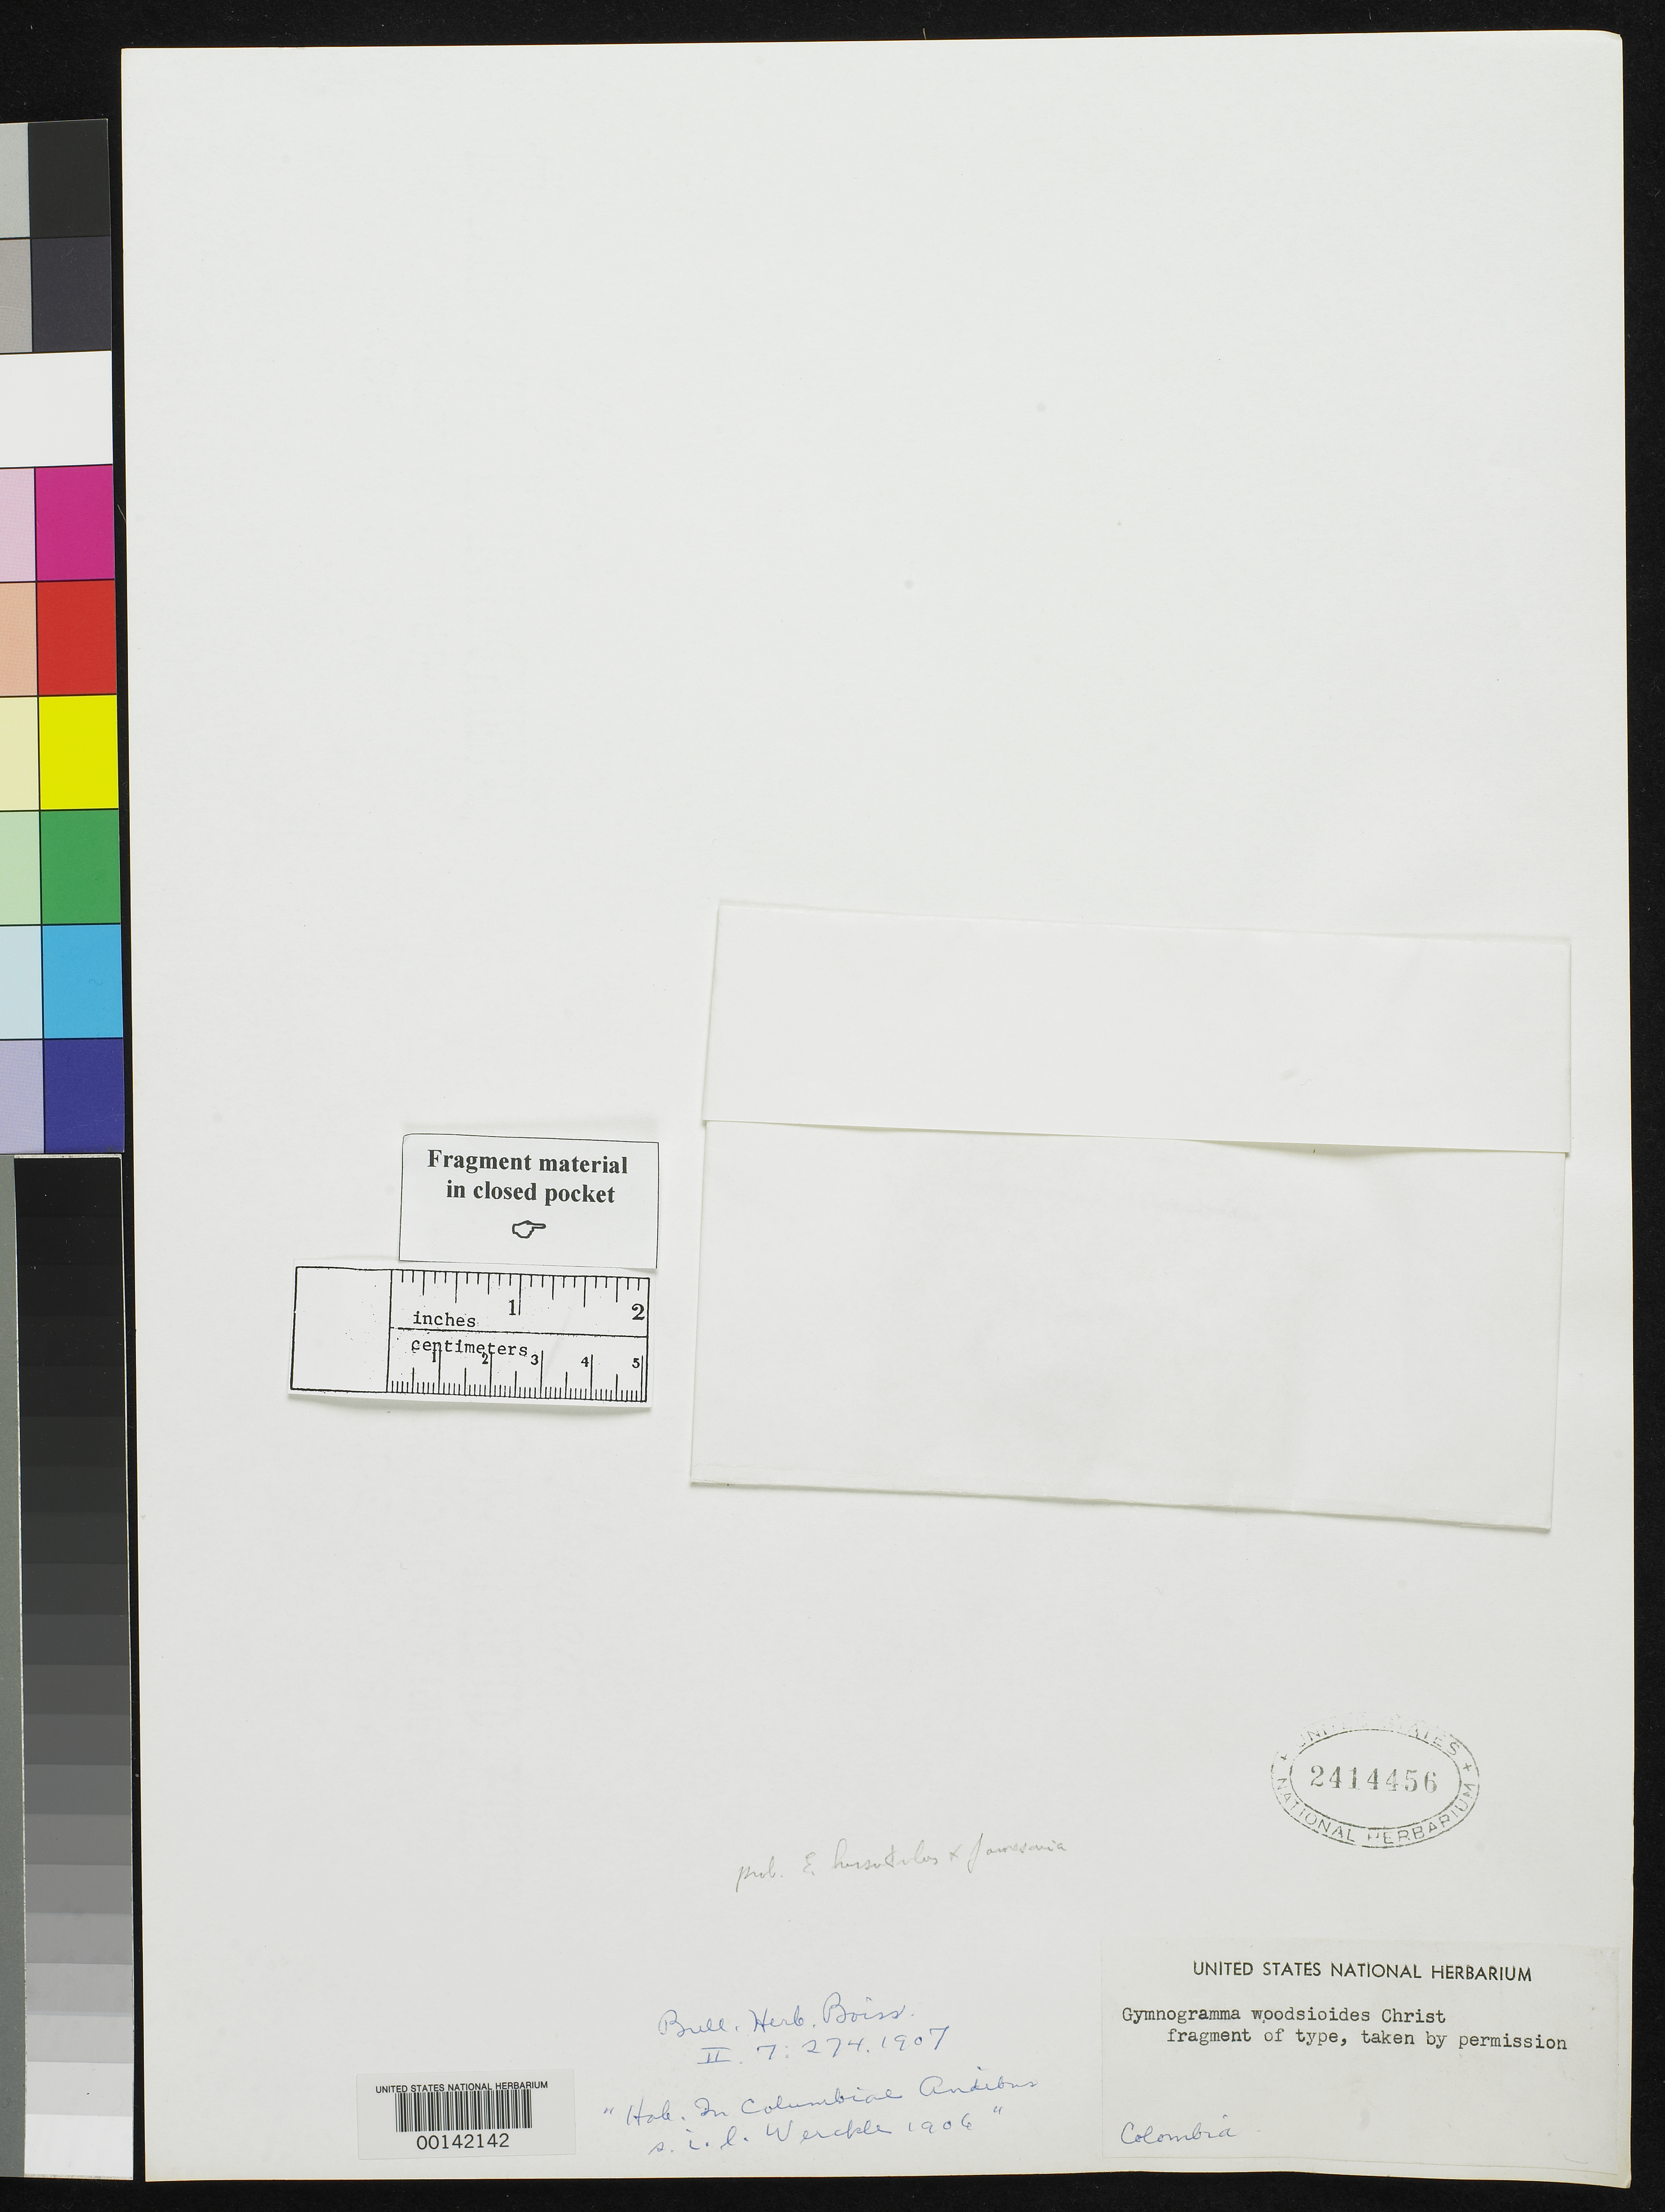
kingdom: Plantae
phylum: Tracheophyta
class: Polypodiopsida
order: Polypodiales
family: Pteridaceae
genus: Gymnogramma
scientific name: Gymnogramma woodsioides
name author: Christ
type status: Holotype Fragment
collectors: C. C Wercklé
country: Colombia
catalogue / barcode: US 2414456